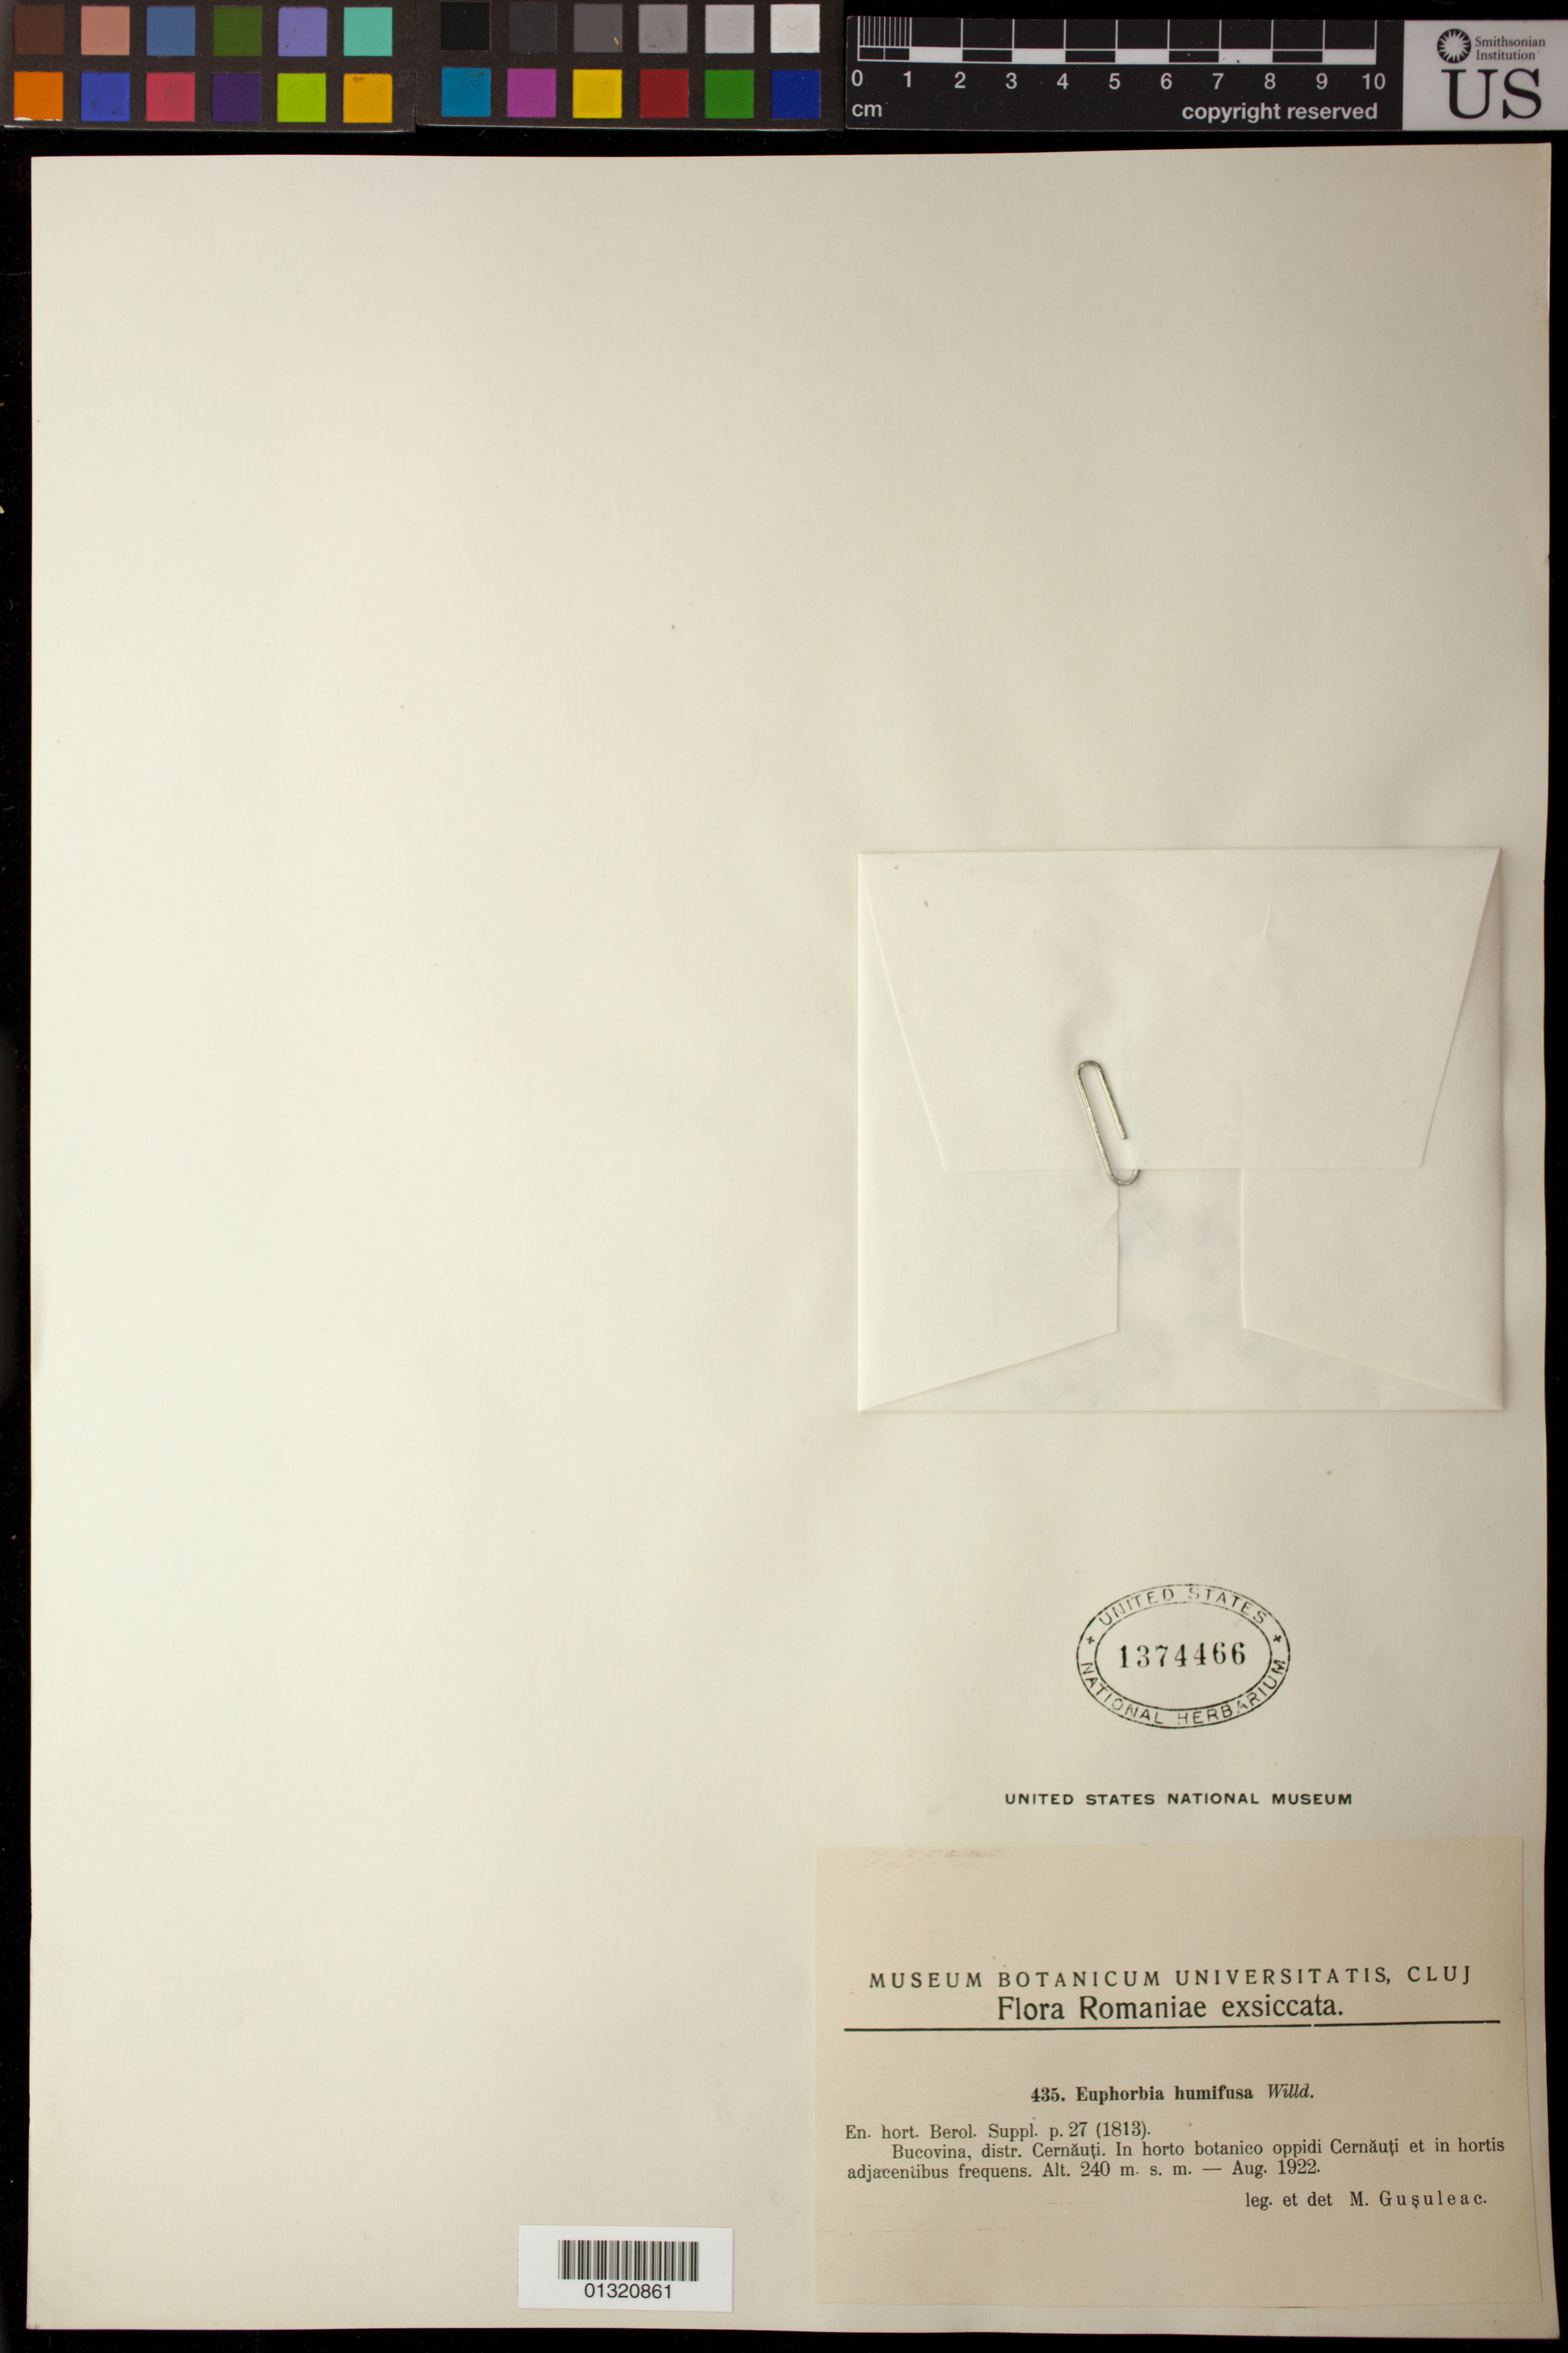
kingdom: Plantae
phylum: Tracheophyta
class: Magnoliopsida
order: Malpighiales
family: Euphorbiaceae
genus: Euphorbia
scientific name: Euphorbia humifusa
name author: Willd. ex Schlecht.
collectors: M. Gusuleac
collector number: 435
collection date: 1922-08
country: Romania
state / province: Botoşani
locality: Bucovina, distr. Cernauti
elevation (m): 240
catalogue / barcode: US 1374466